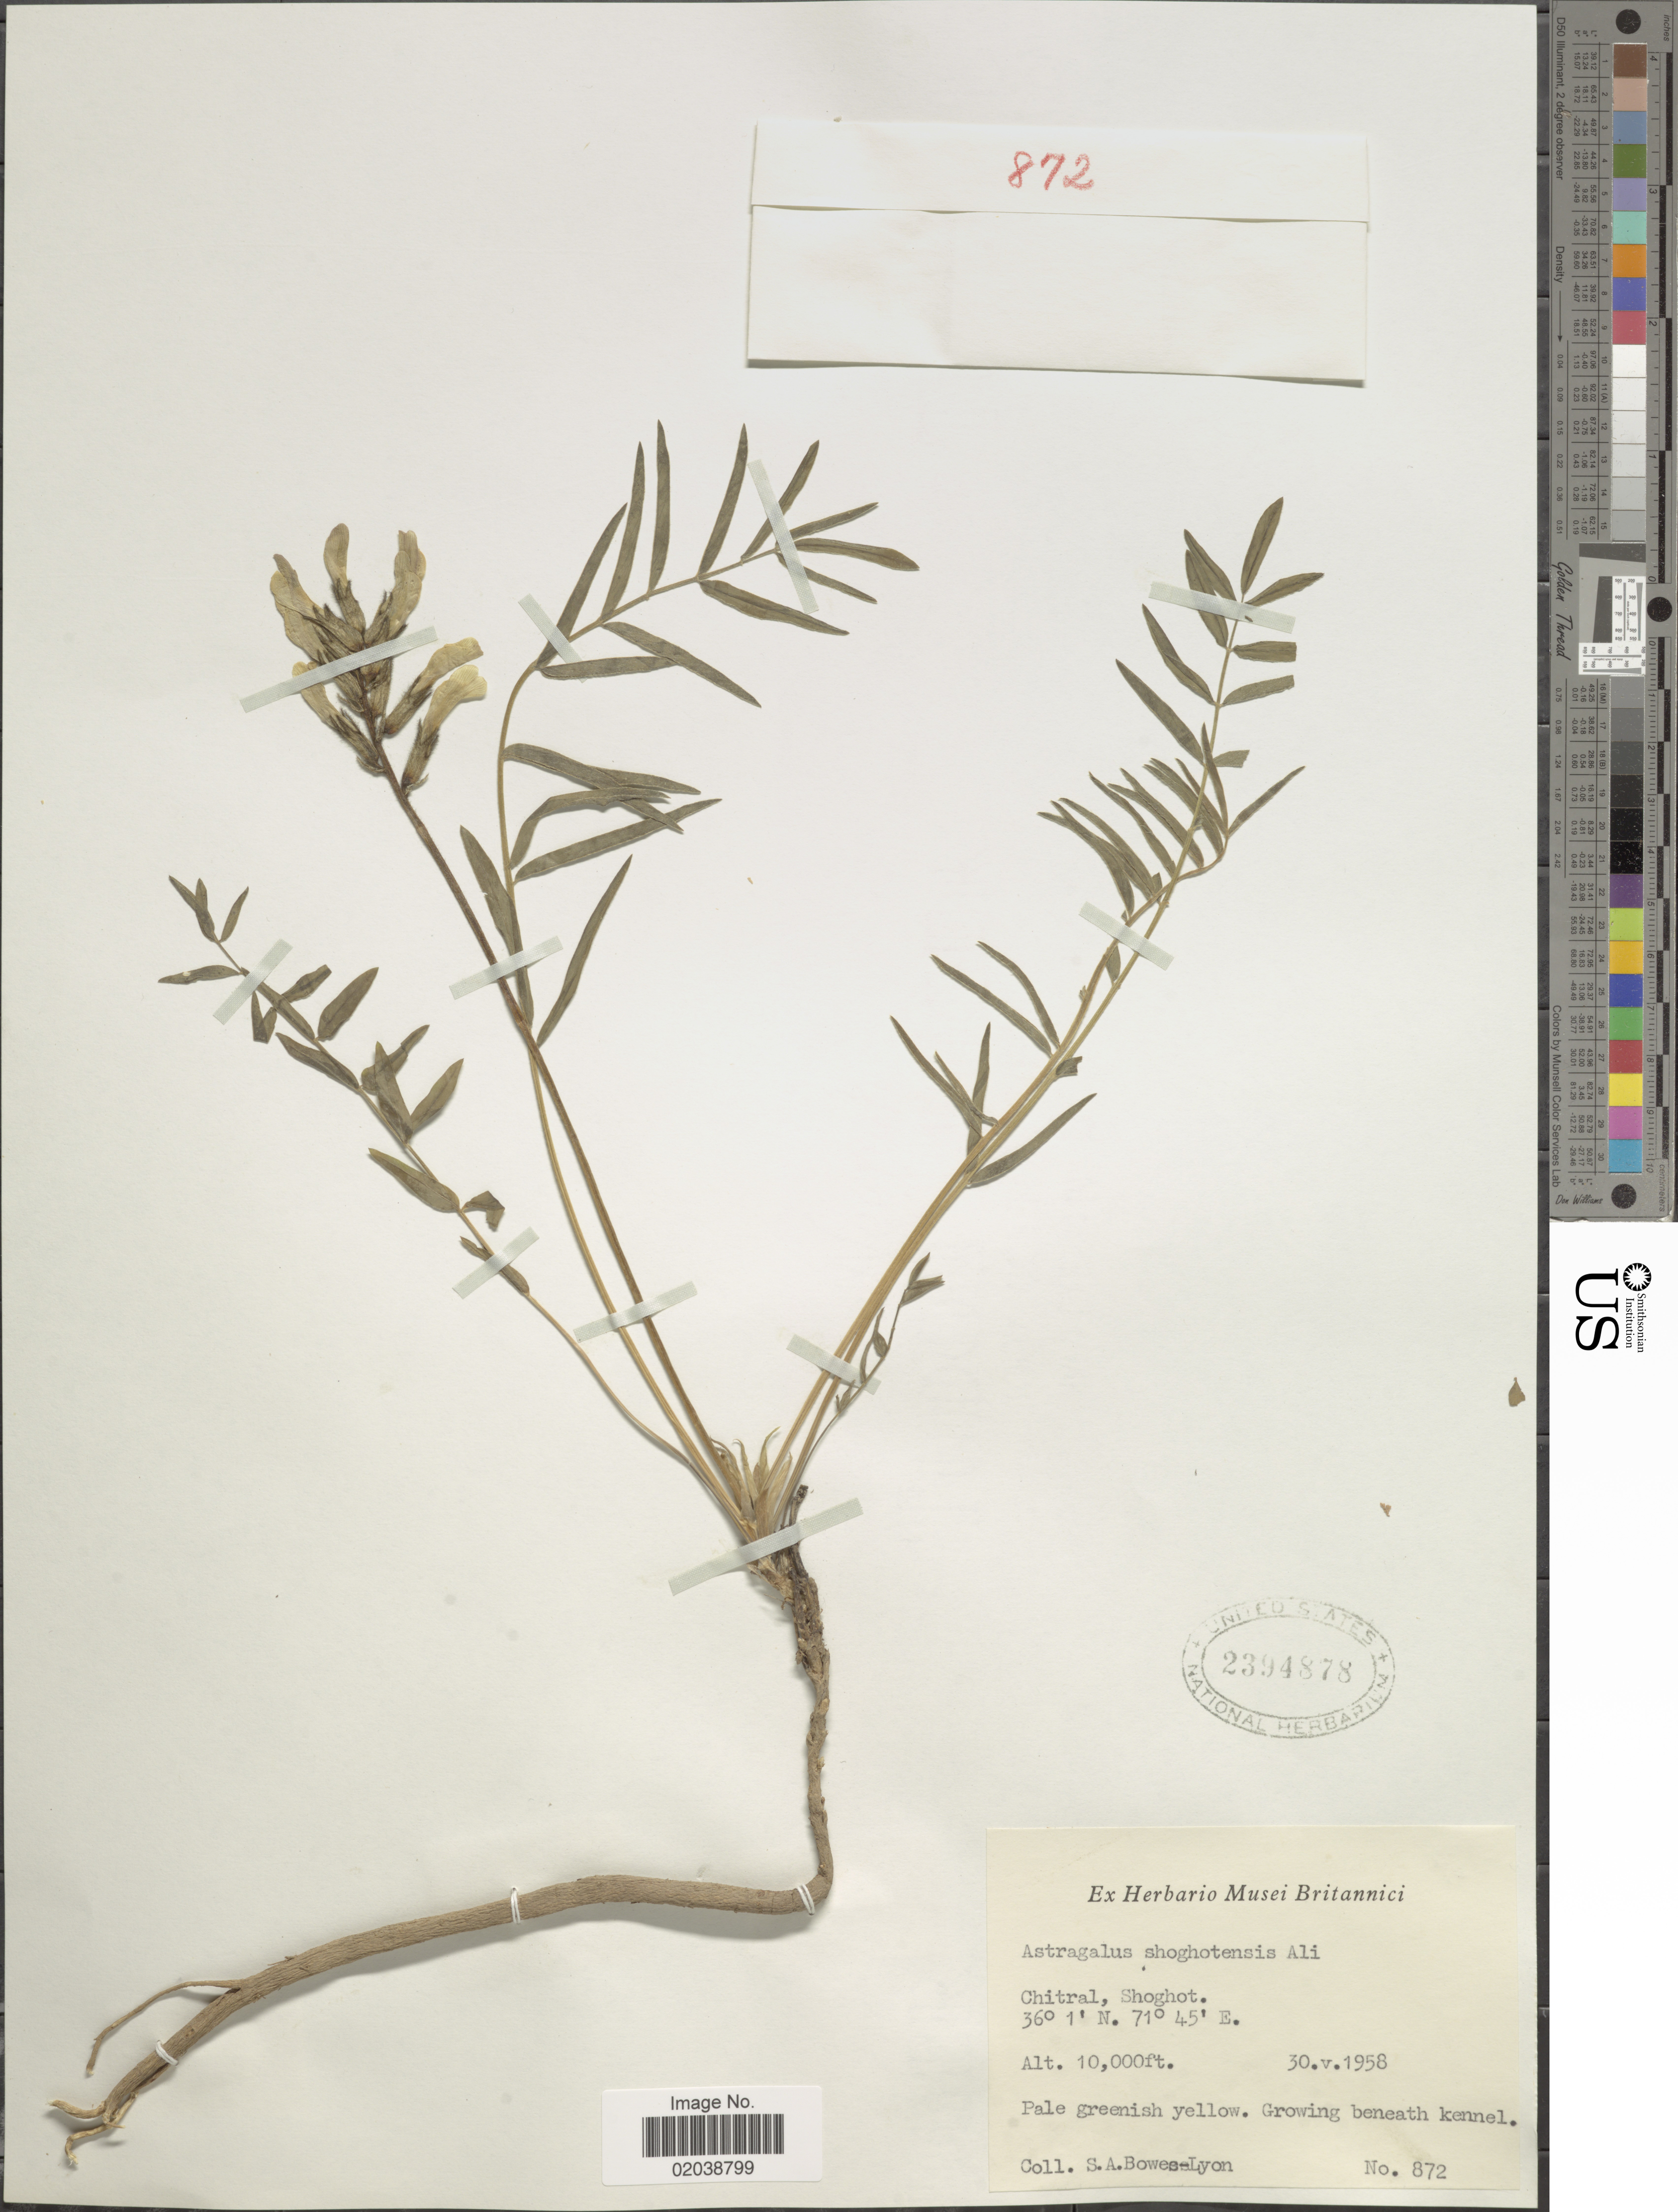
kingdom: Plantae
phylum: Tracheophyta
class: Magnoliopsida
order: Fabales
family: Fabaceae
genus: Astragalus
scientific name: Astragalus shogotensis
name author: Podlech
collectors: S. Bowes Lyon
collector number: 872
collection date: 1958-05-30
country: Pakistan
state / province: Khyber Pakhtunkhwa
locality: Chitral, Shoghot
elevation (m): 3048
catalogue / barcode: US 2394878